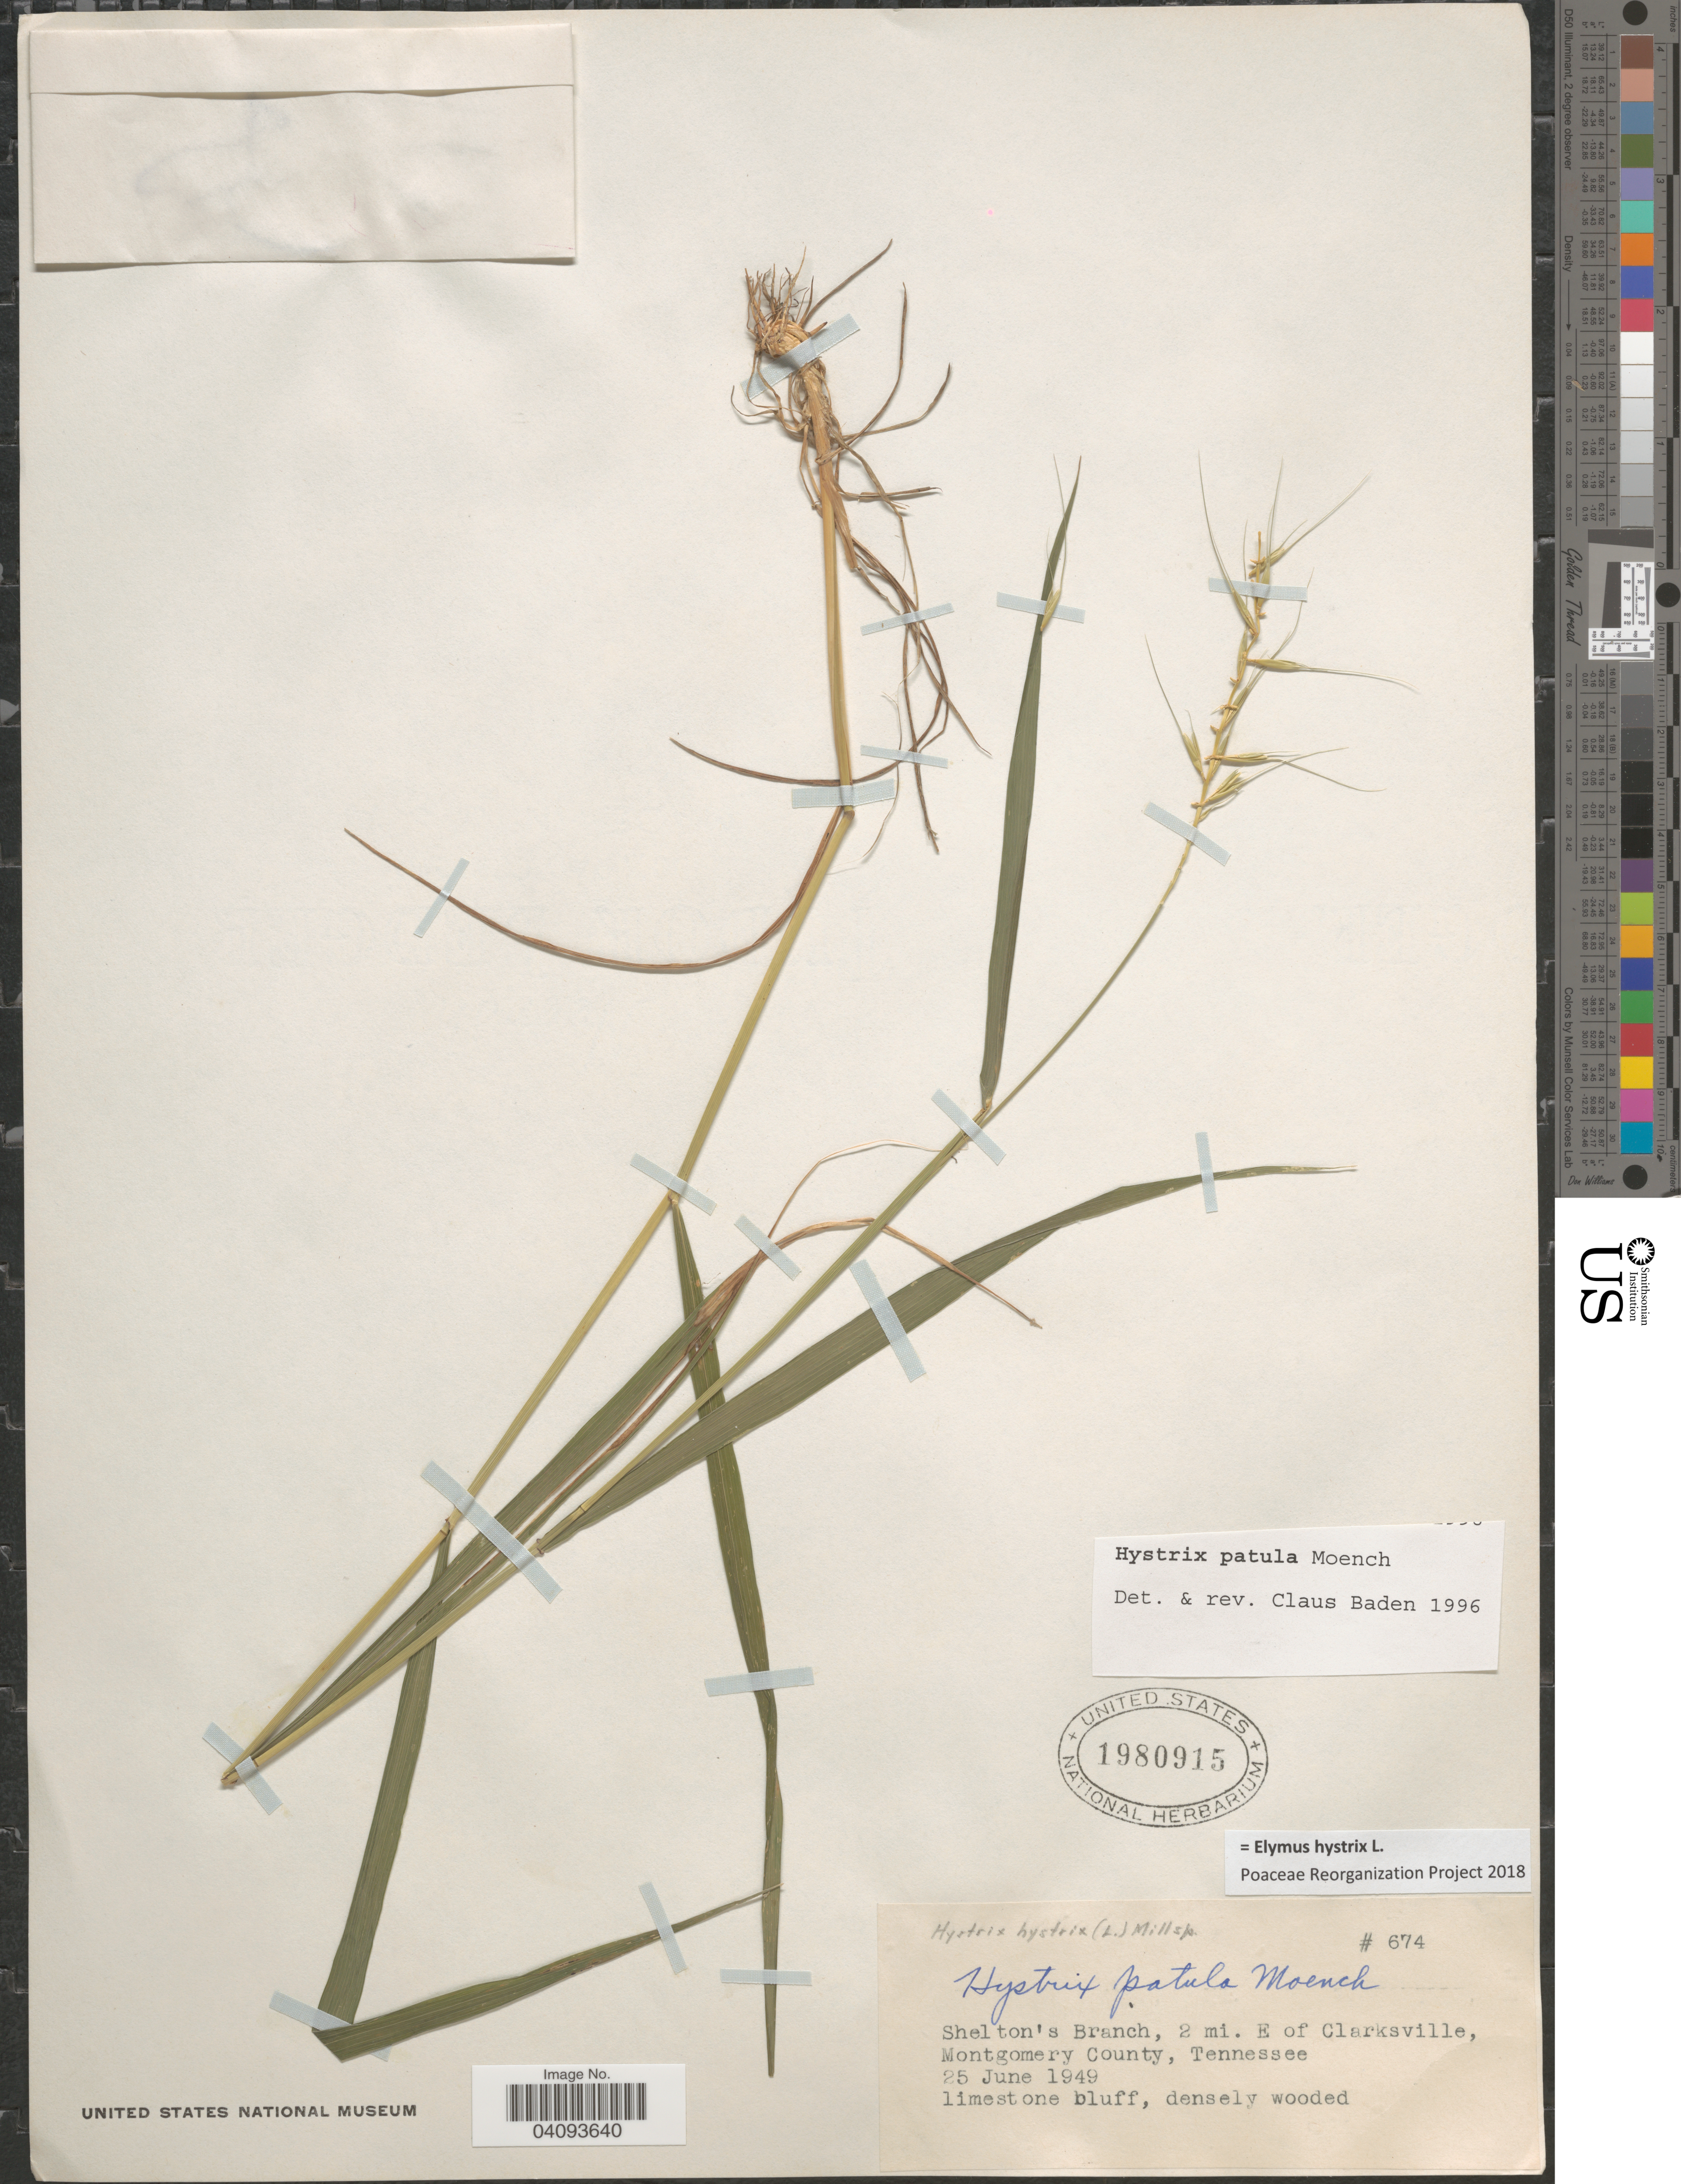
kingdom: Plantae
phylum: Tracheophyta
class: Liliopsida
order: Poales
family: Poaceae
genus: Elymus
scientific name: Elymus hystrix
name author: L.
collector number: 674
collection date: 1949-06-25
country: United States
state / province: Tennessee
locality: Shelton's Branch, 2 mi. E of Clarksville, Montgomery County.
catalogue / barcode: US 1980915